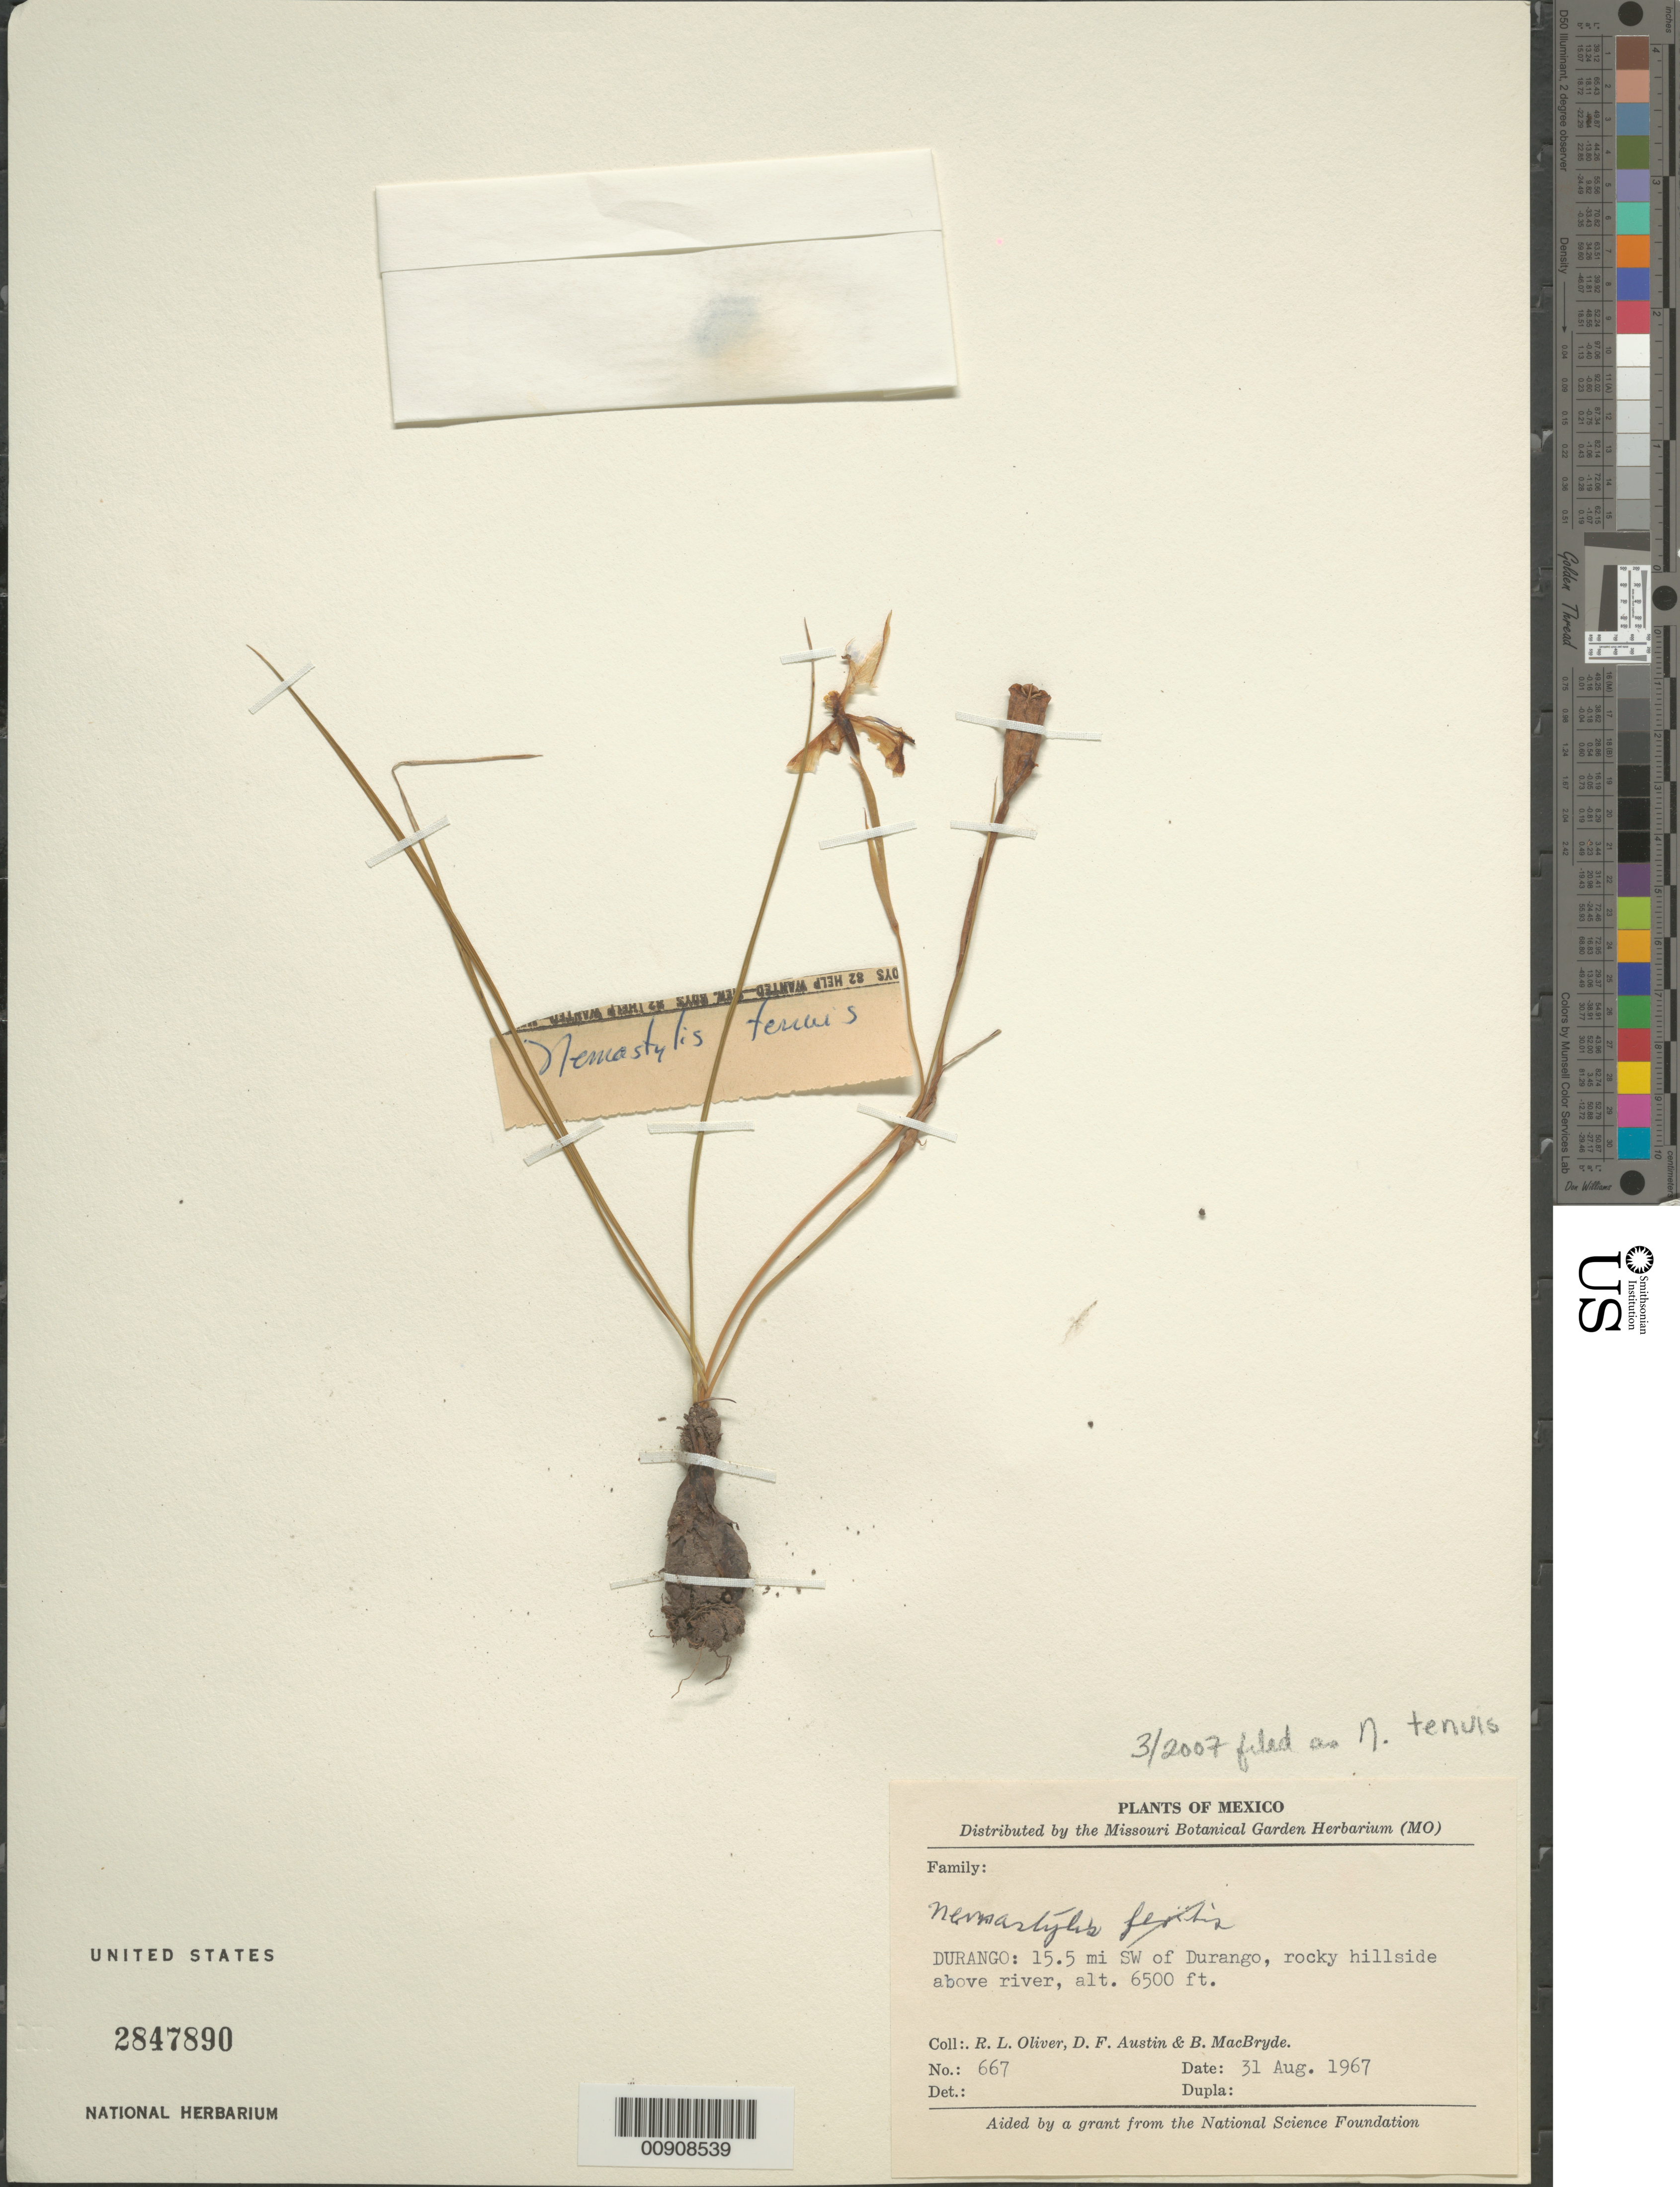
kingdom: Plantae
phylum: Tracheophyta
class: Liliopsida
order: Asparagales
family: Iridaceae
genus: Nemastylis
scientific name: Nemastylis tenuis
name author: (Herb.) S. Watson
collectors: R. L. Oliver, D. Austin & B. MacBryde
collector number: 667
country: Mexico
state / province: Durango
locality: Durango: 15.5 mi SW of Durango.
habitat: Rocky hillside above river.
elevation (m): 1981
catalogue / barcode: US 2847890